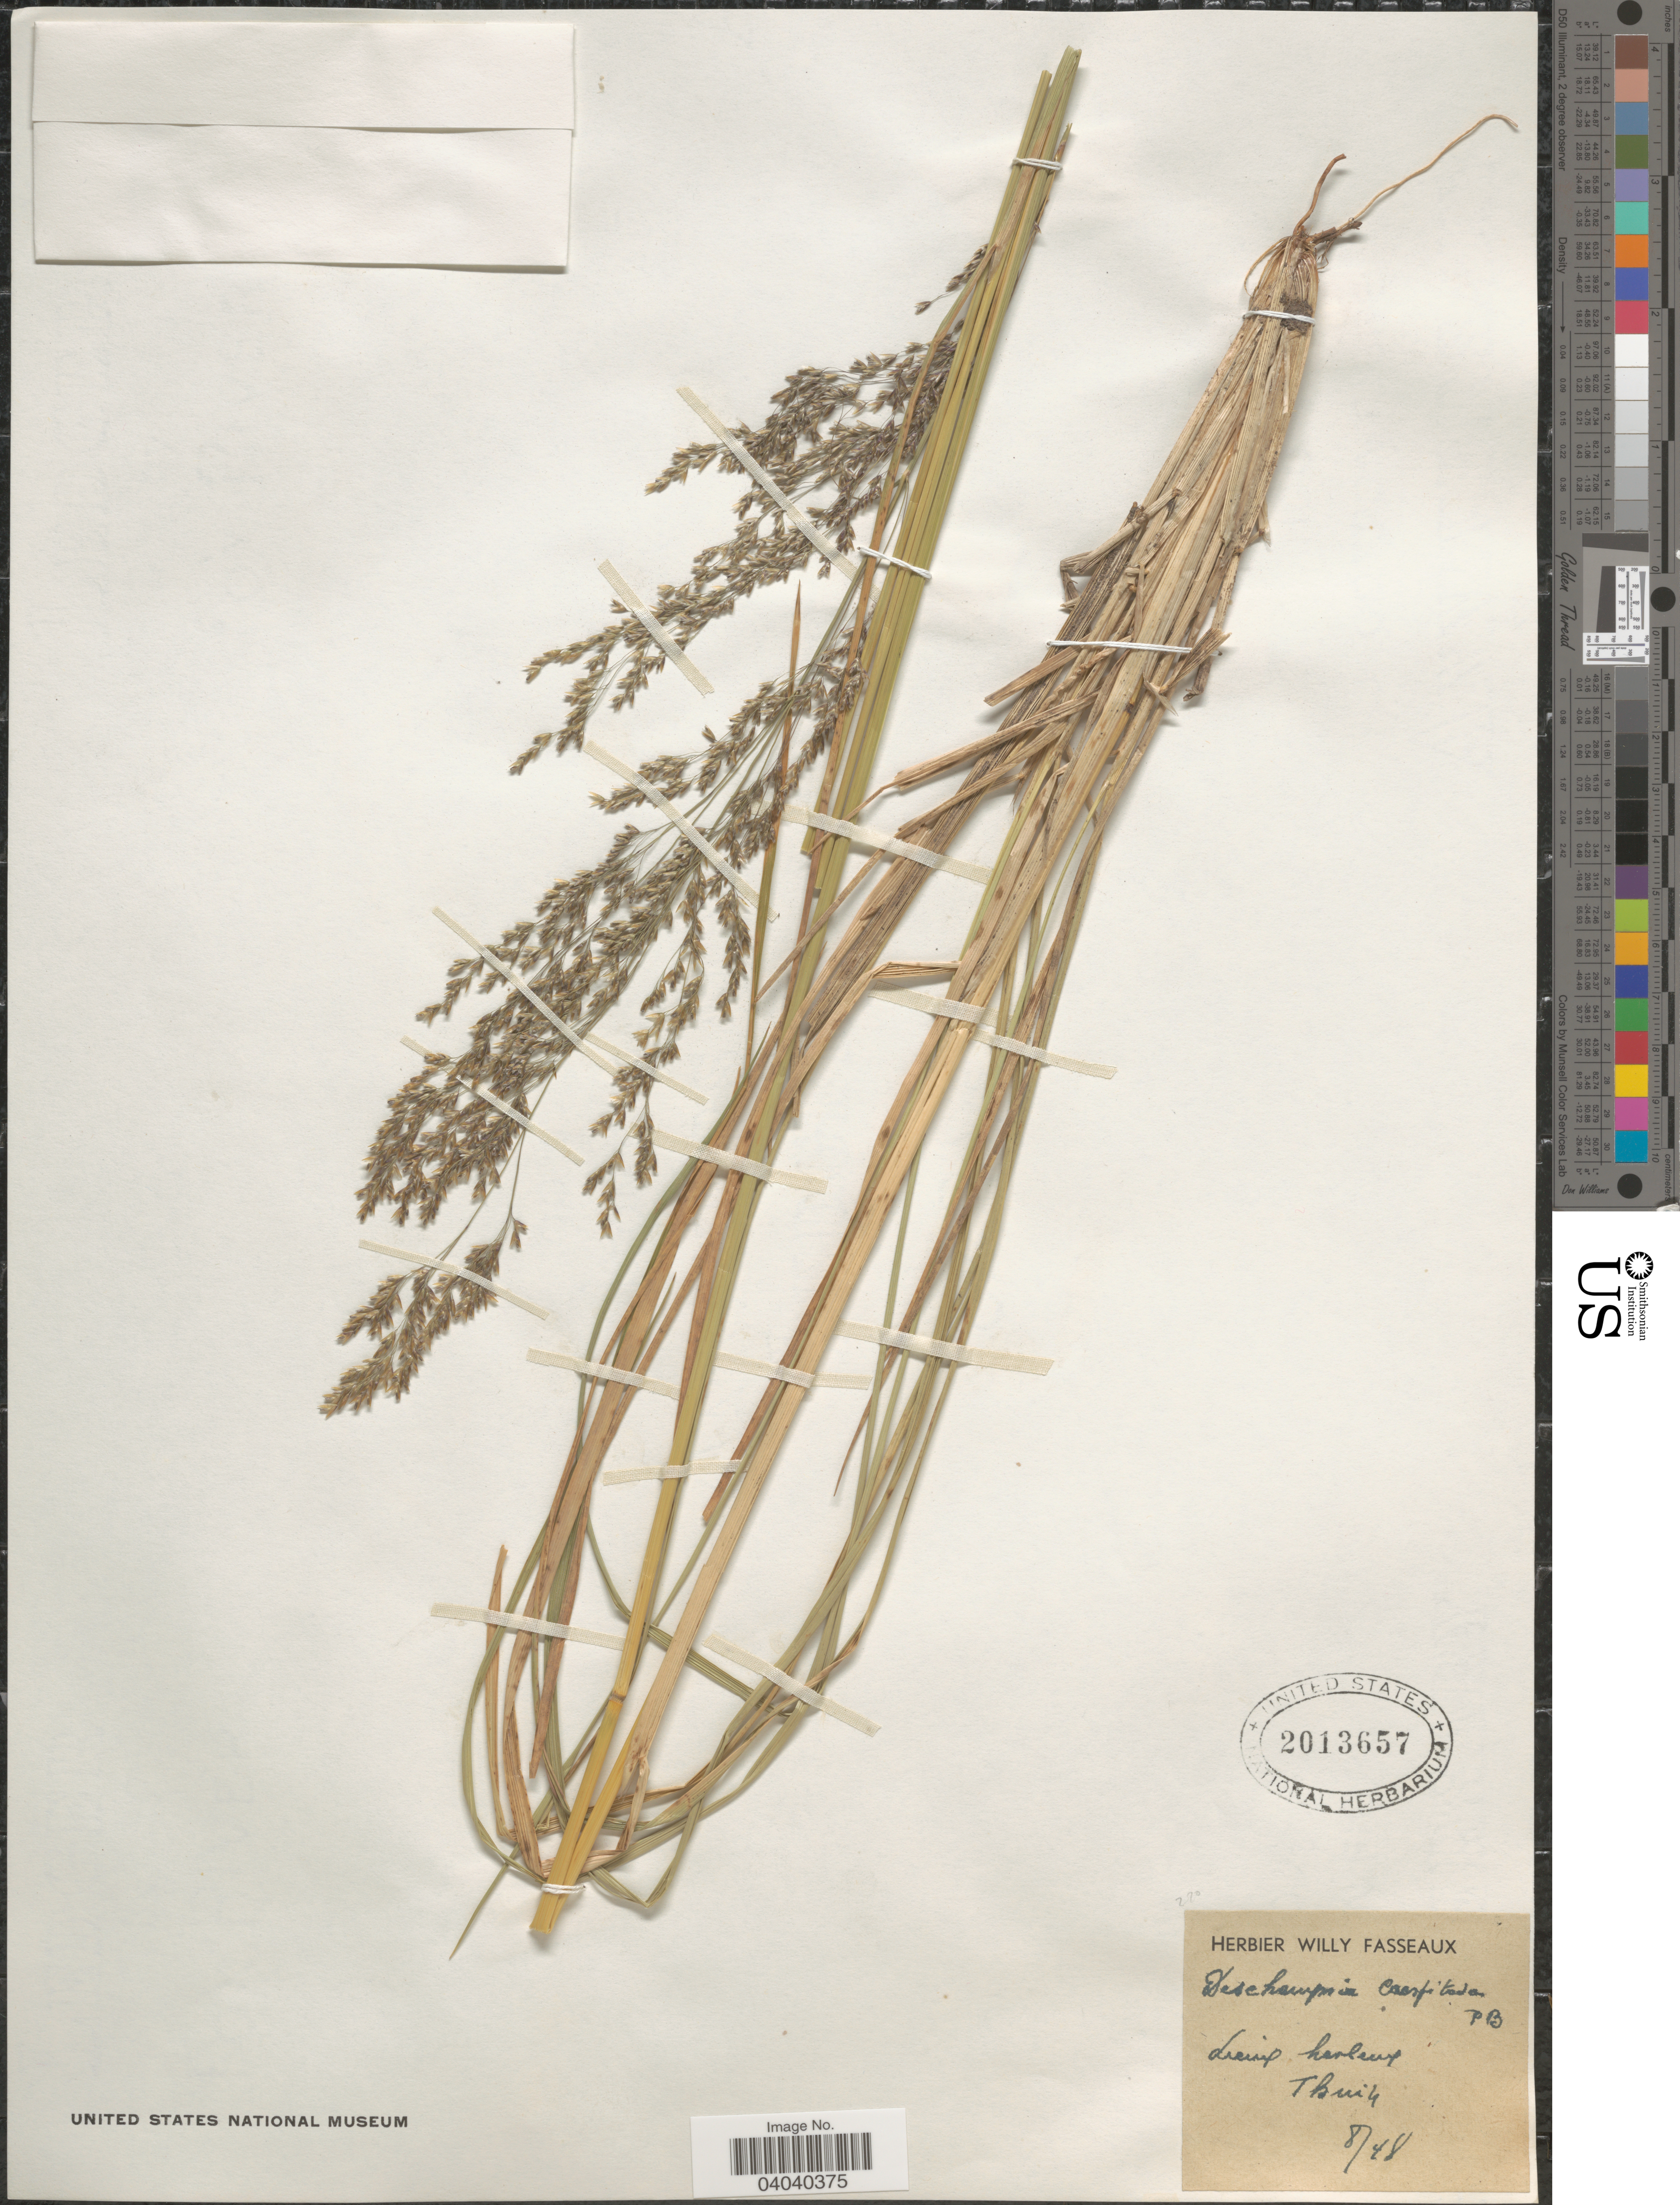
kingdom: Plantae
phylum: Tracheophyta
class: Liliopsida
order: Poales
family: Poaceae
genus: Deschampsia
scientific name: Deschampsia cespitosa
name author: (L.) P. Beauv.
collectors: Ex herb. Willy Fasseaux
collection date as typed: Transcribed d/m/y: /8/48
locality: Lieux herbeux Thuiy. [interpreted]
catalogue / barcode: US 2013657